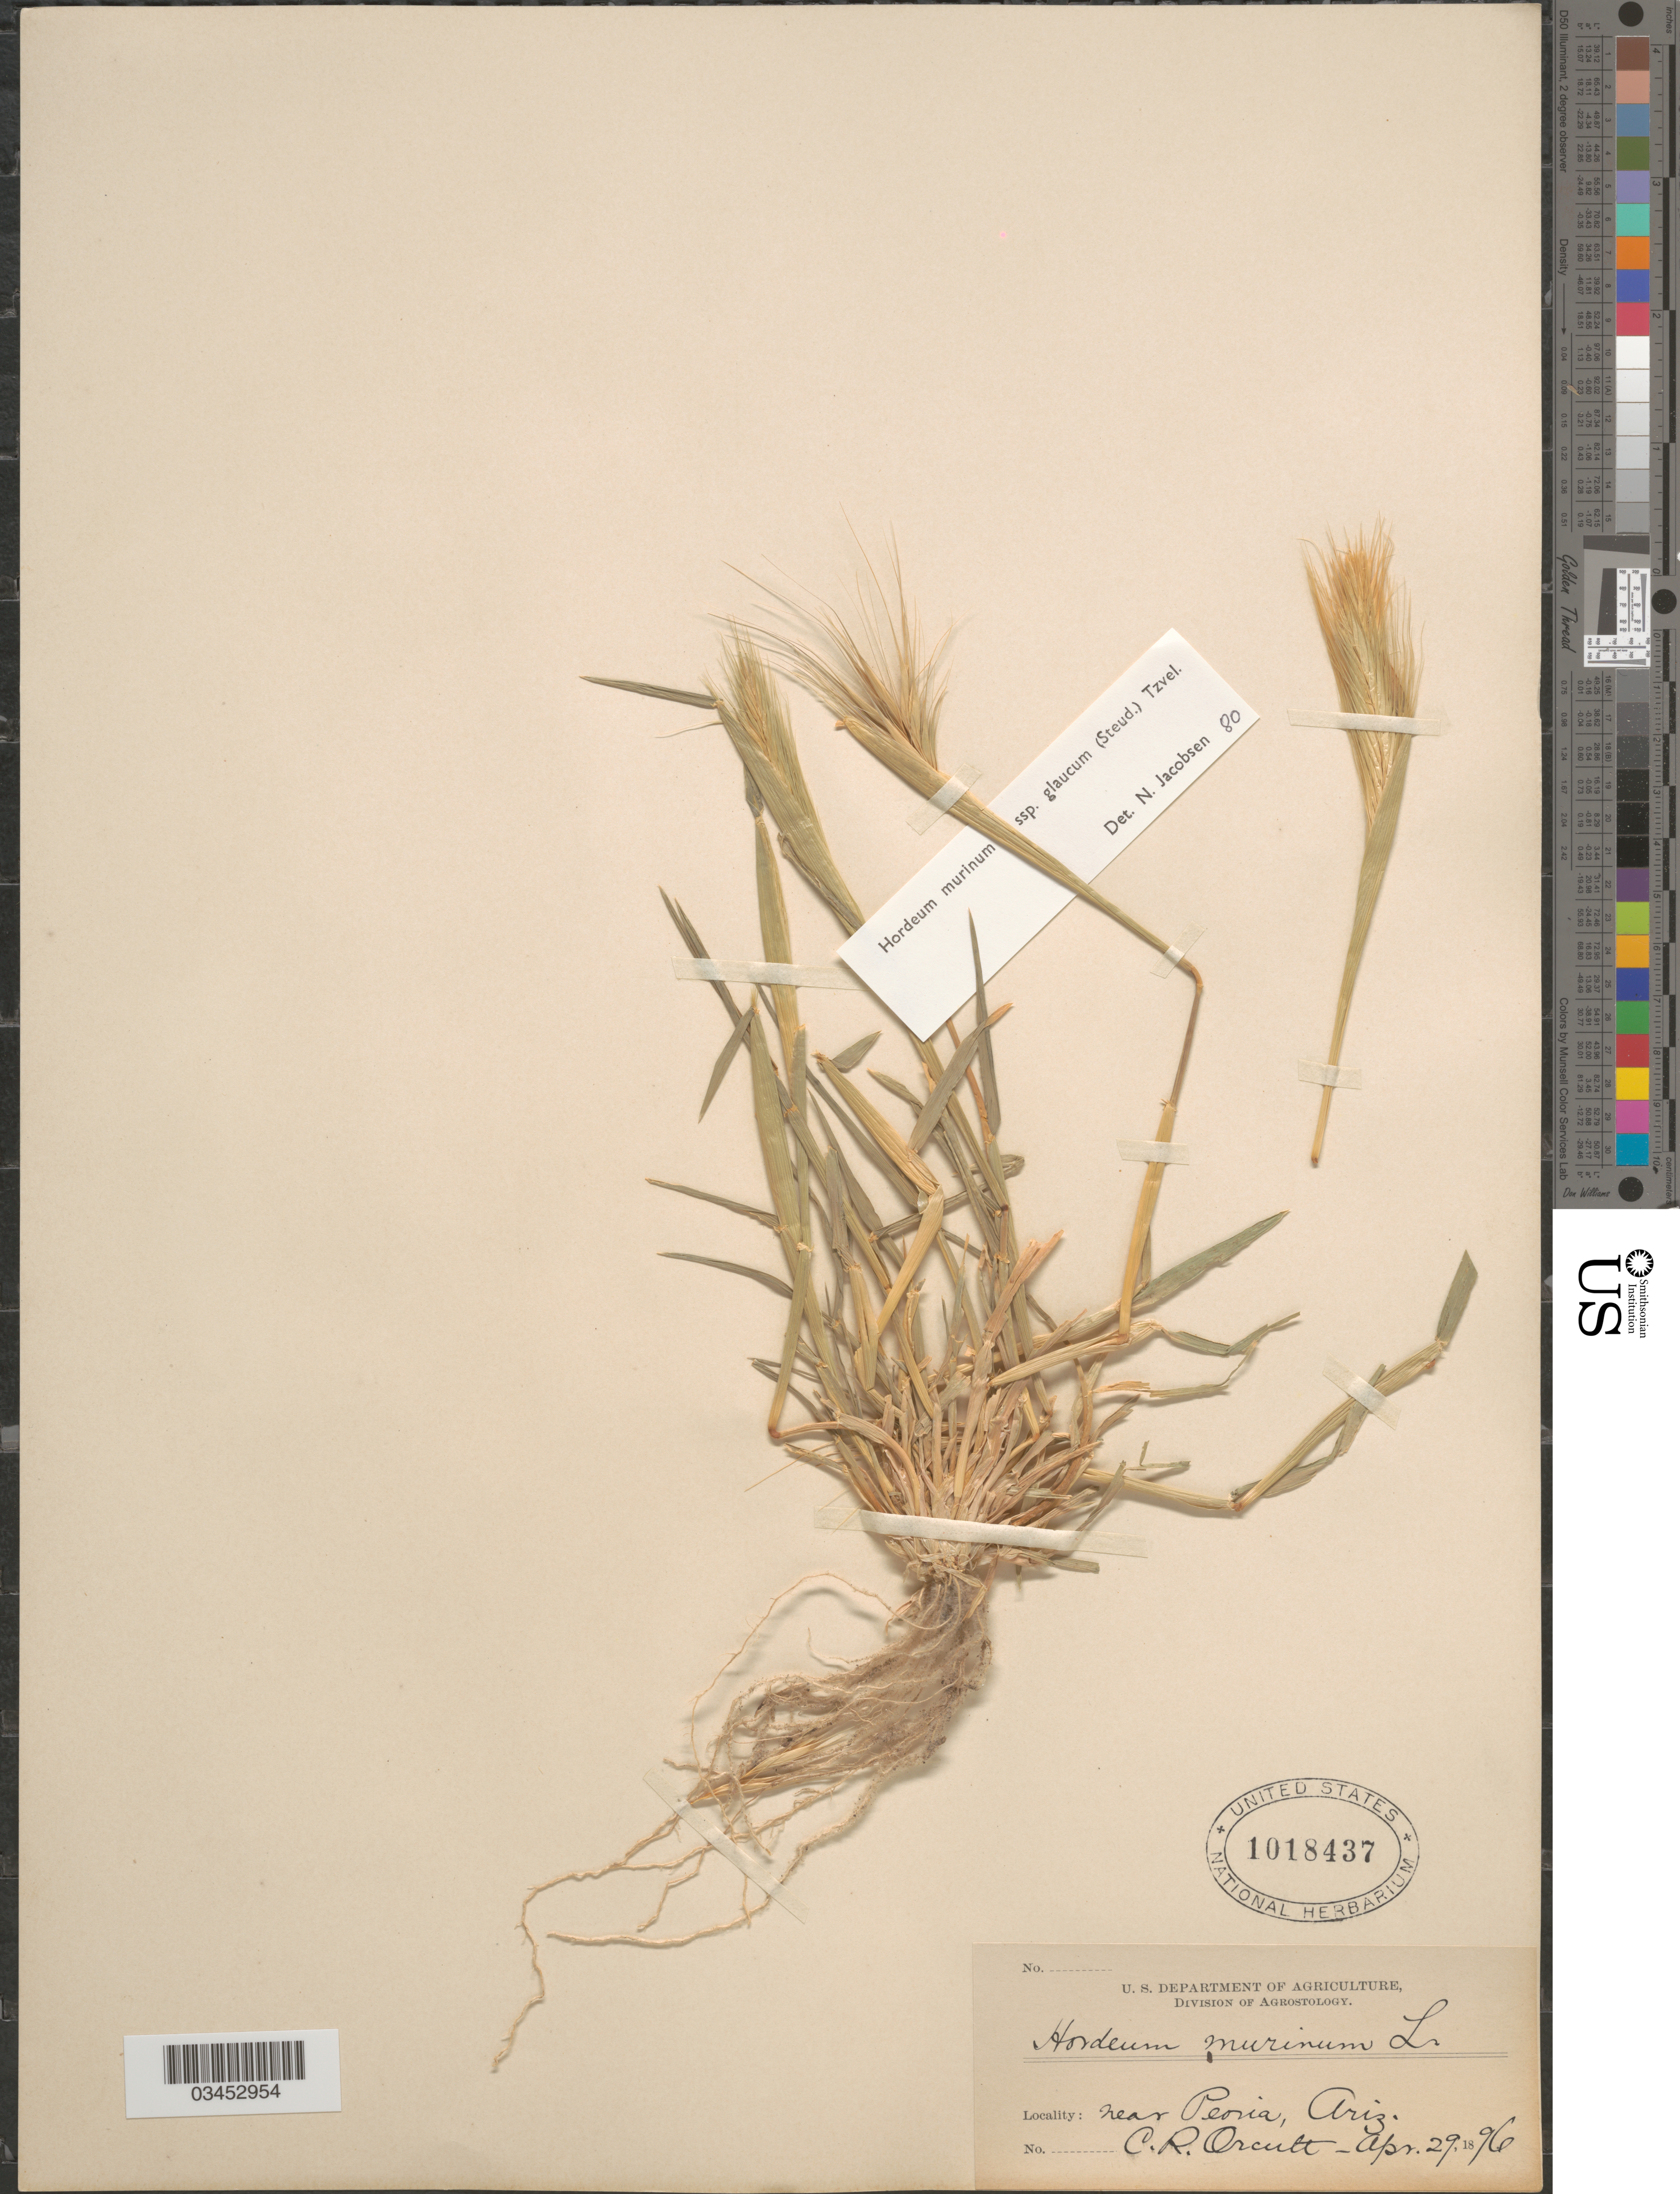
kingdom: Plantae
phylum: Tracheophyta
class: Liliopsida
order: Poales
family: Poaceae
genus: Hordeum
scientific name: Hordeum murinum subsp. glaucum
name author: (Steud.) Tzvelev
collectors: C. R. Orcutt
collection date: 1896-04-29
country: United States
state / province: Arizona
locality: Near Peoria.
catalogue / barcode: US 1018437